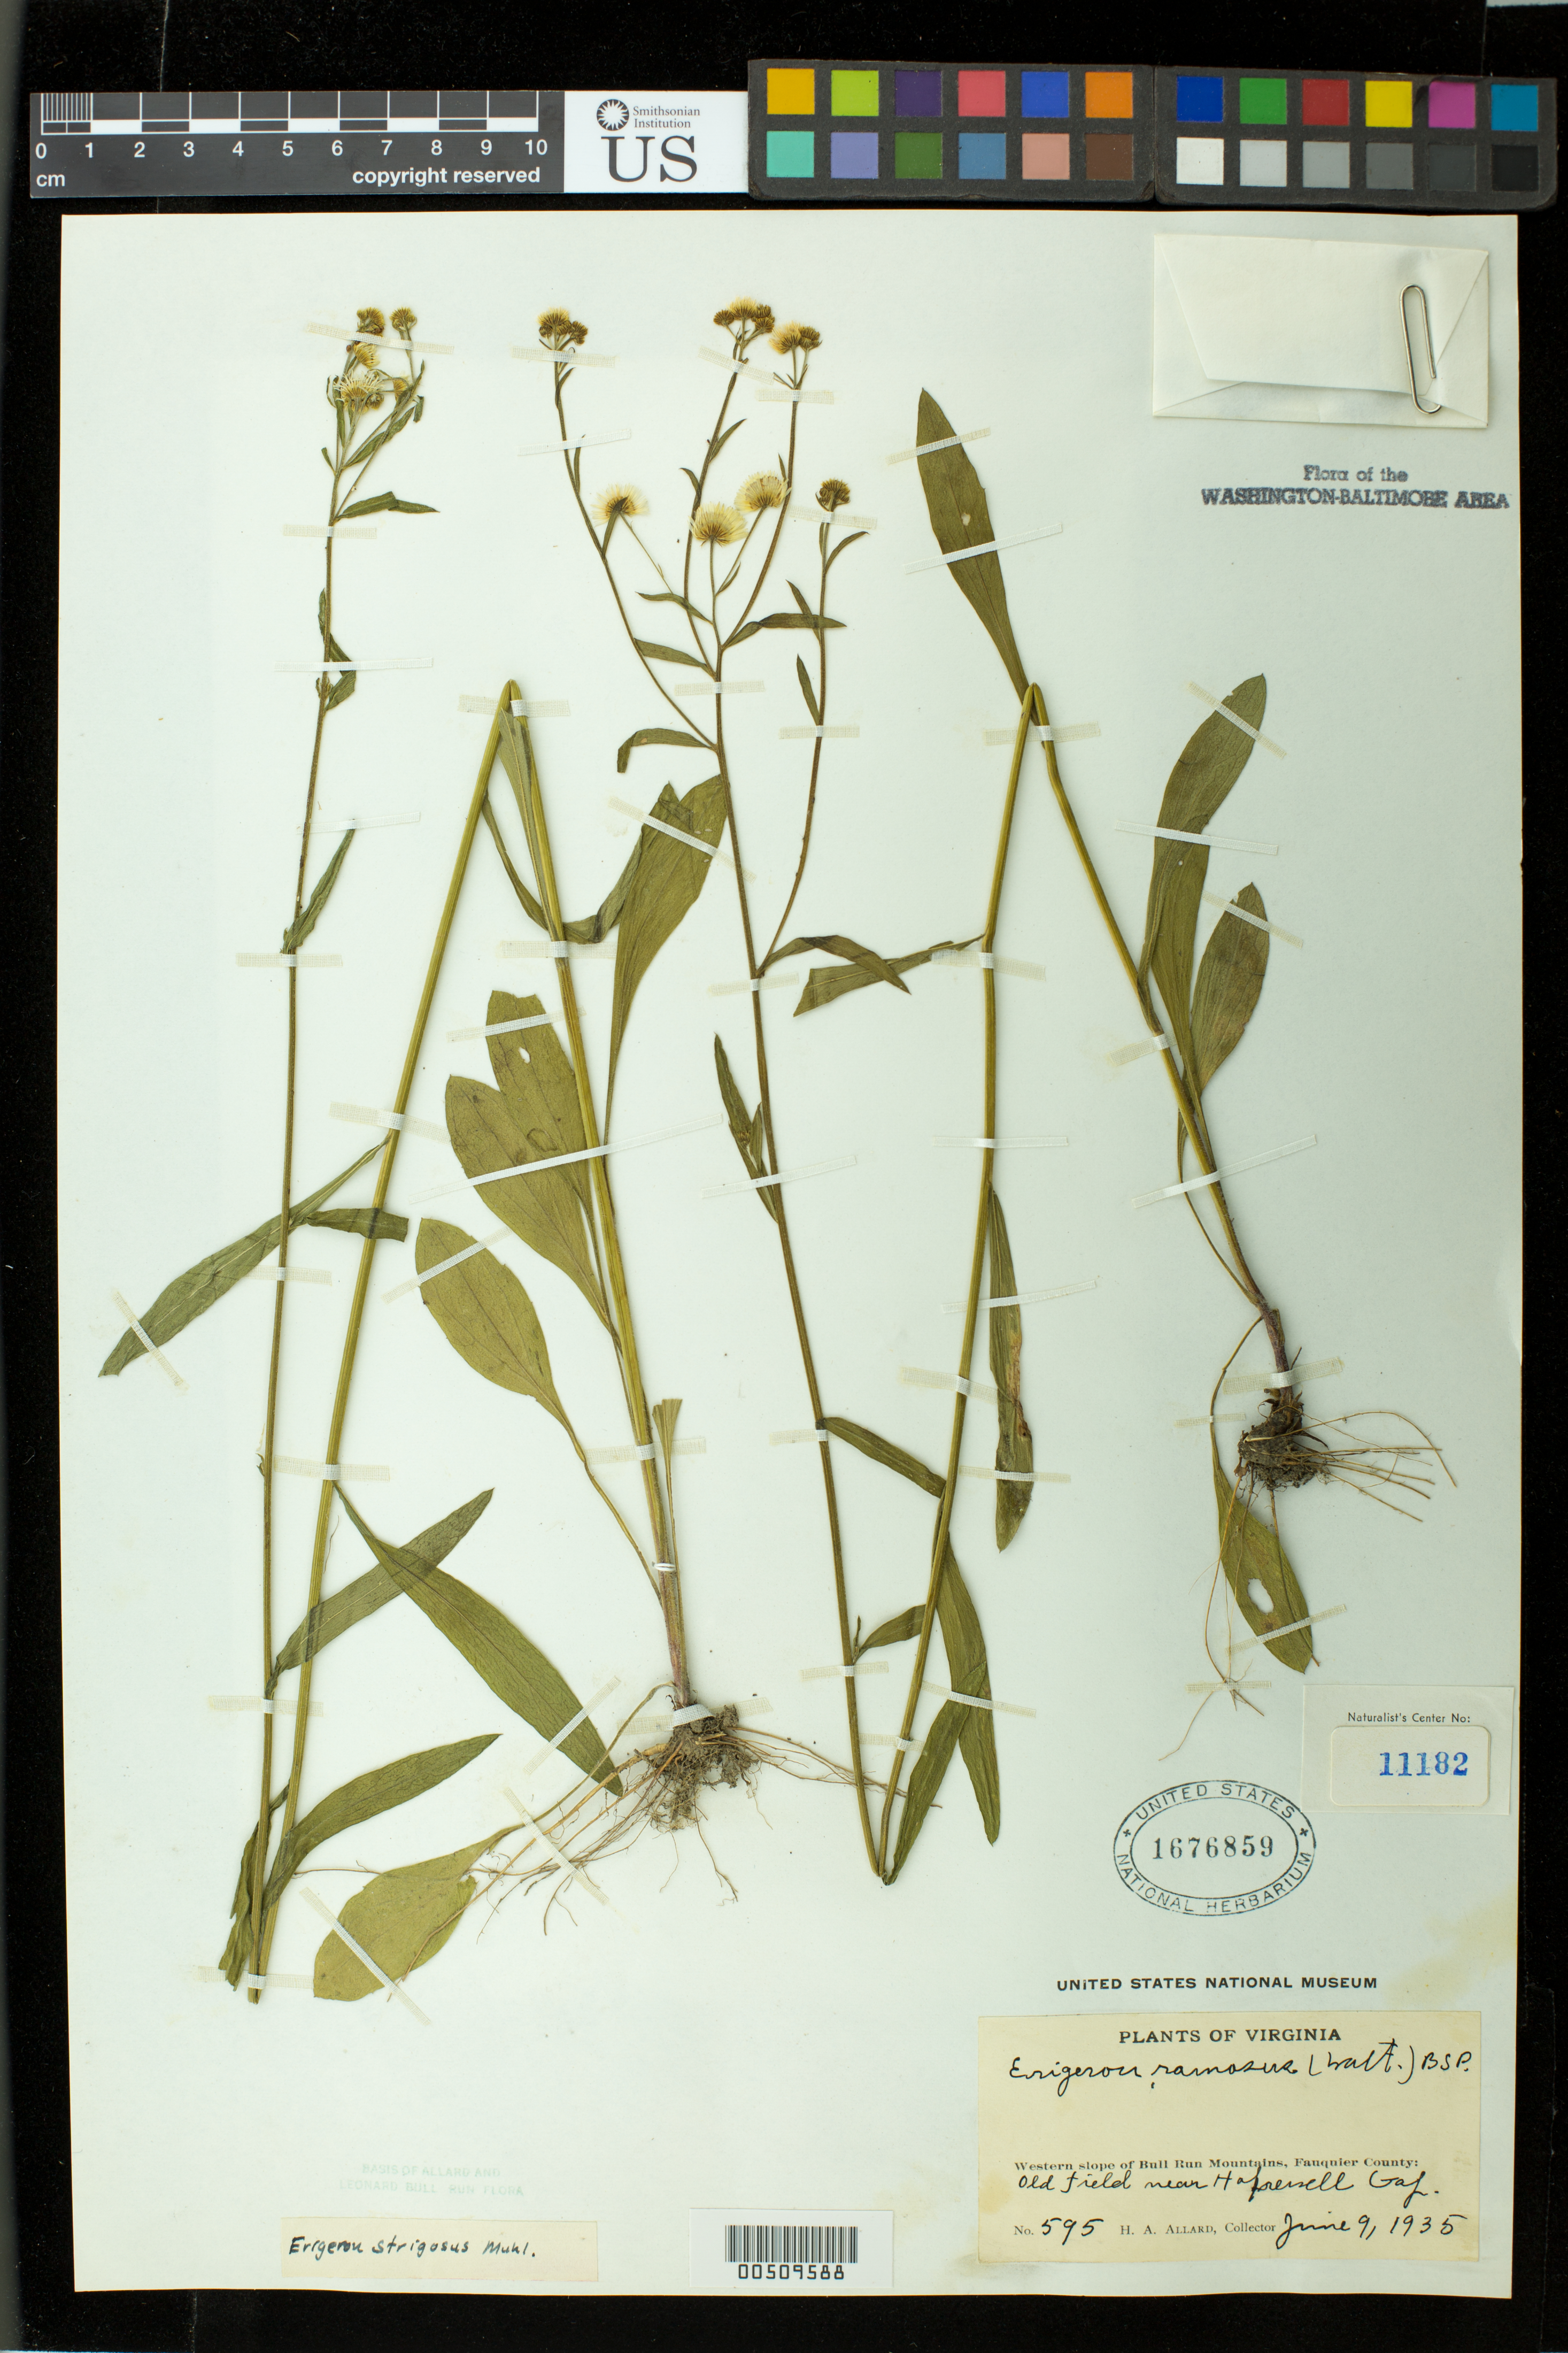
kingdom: Plantae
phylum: Tracheophyta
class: Magnoliopsida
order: Asterales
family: Asteraceae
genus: Erigeron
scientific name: Erigeron strigosus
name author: Muhl. ex Willd.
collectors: H. A. Allard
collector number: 595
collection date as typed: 09 Jun 1935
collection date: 1935-06-09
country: United States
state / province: Virginia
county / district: Fauquier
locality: Bull Run Mts., near Hopewell Gap Bull Run Mts.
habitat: old field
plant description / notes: Specimens returned from Naturalist Center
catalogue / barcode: US 1676859